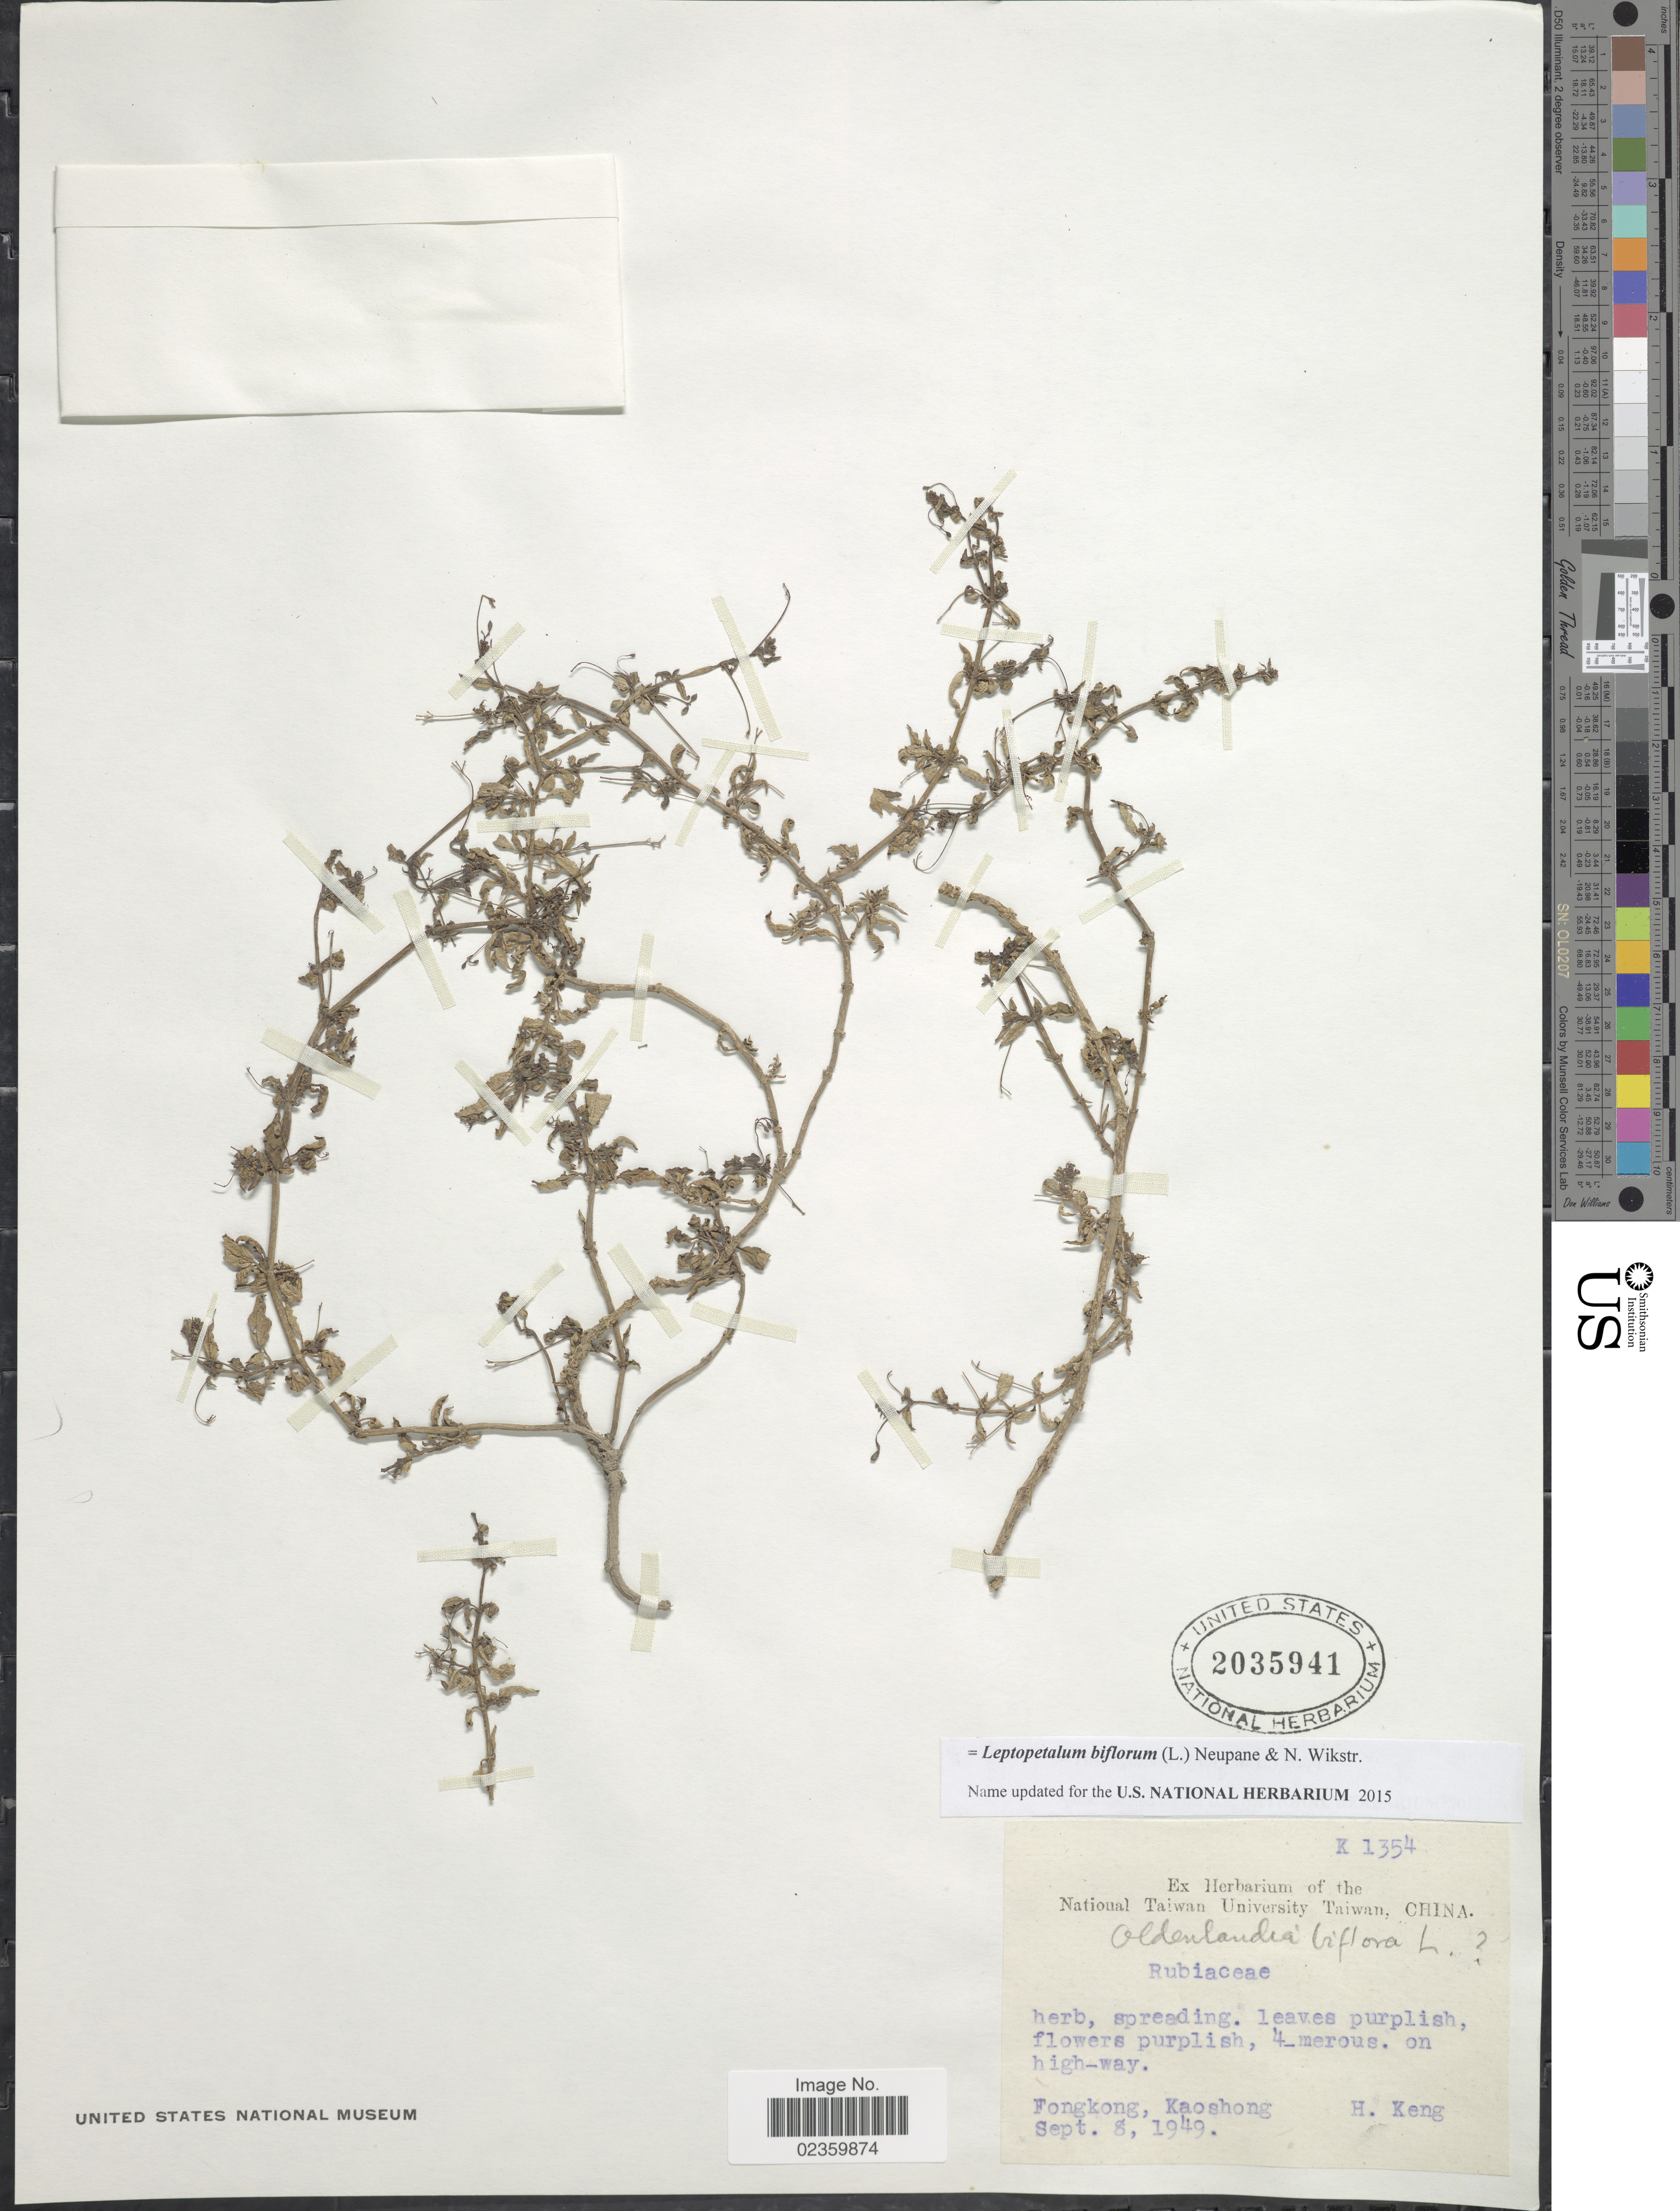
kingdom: Plantae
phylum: Tracheophyta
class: Magnoliopsida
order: Gentianales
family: Rubiaceae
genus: Leptopetalum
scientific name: Leptopetalum biflorum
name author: (L.) Neupane & N. Wikstr.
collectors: H. Keng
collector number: K1354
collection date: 1949-09-08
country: Taiwan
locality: Fongkong, Kaoshong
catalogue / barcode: US 2035941